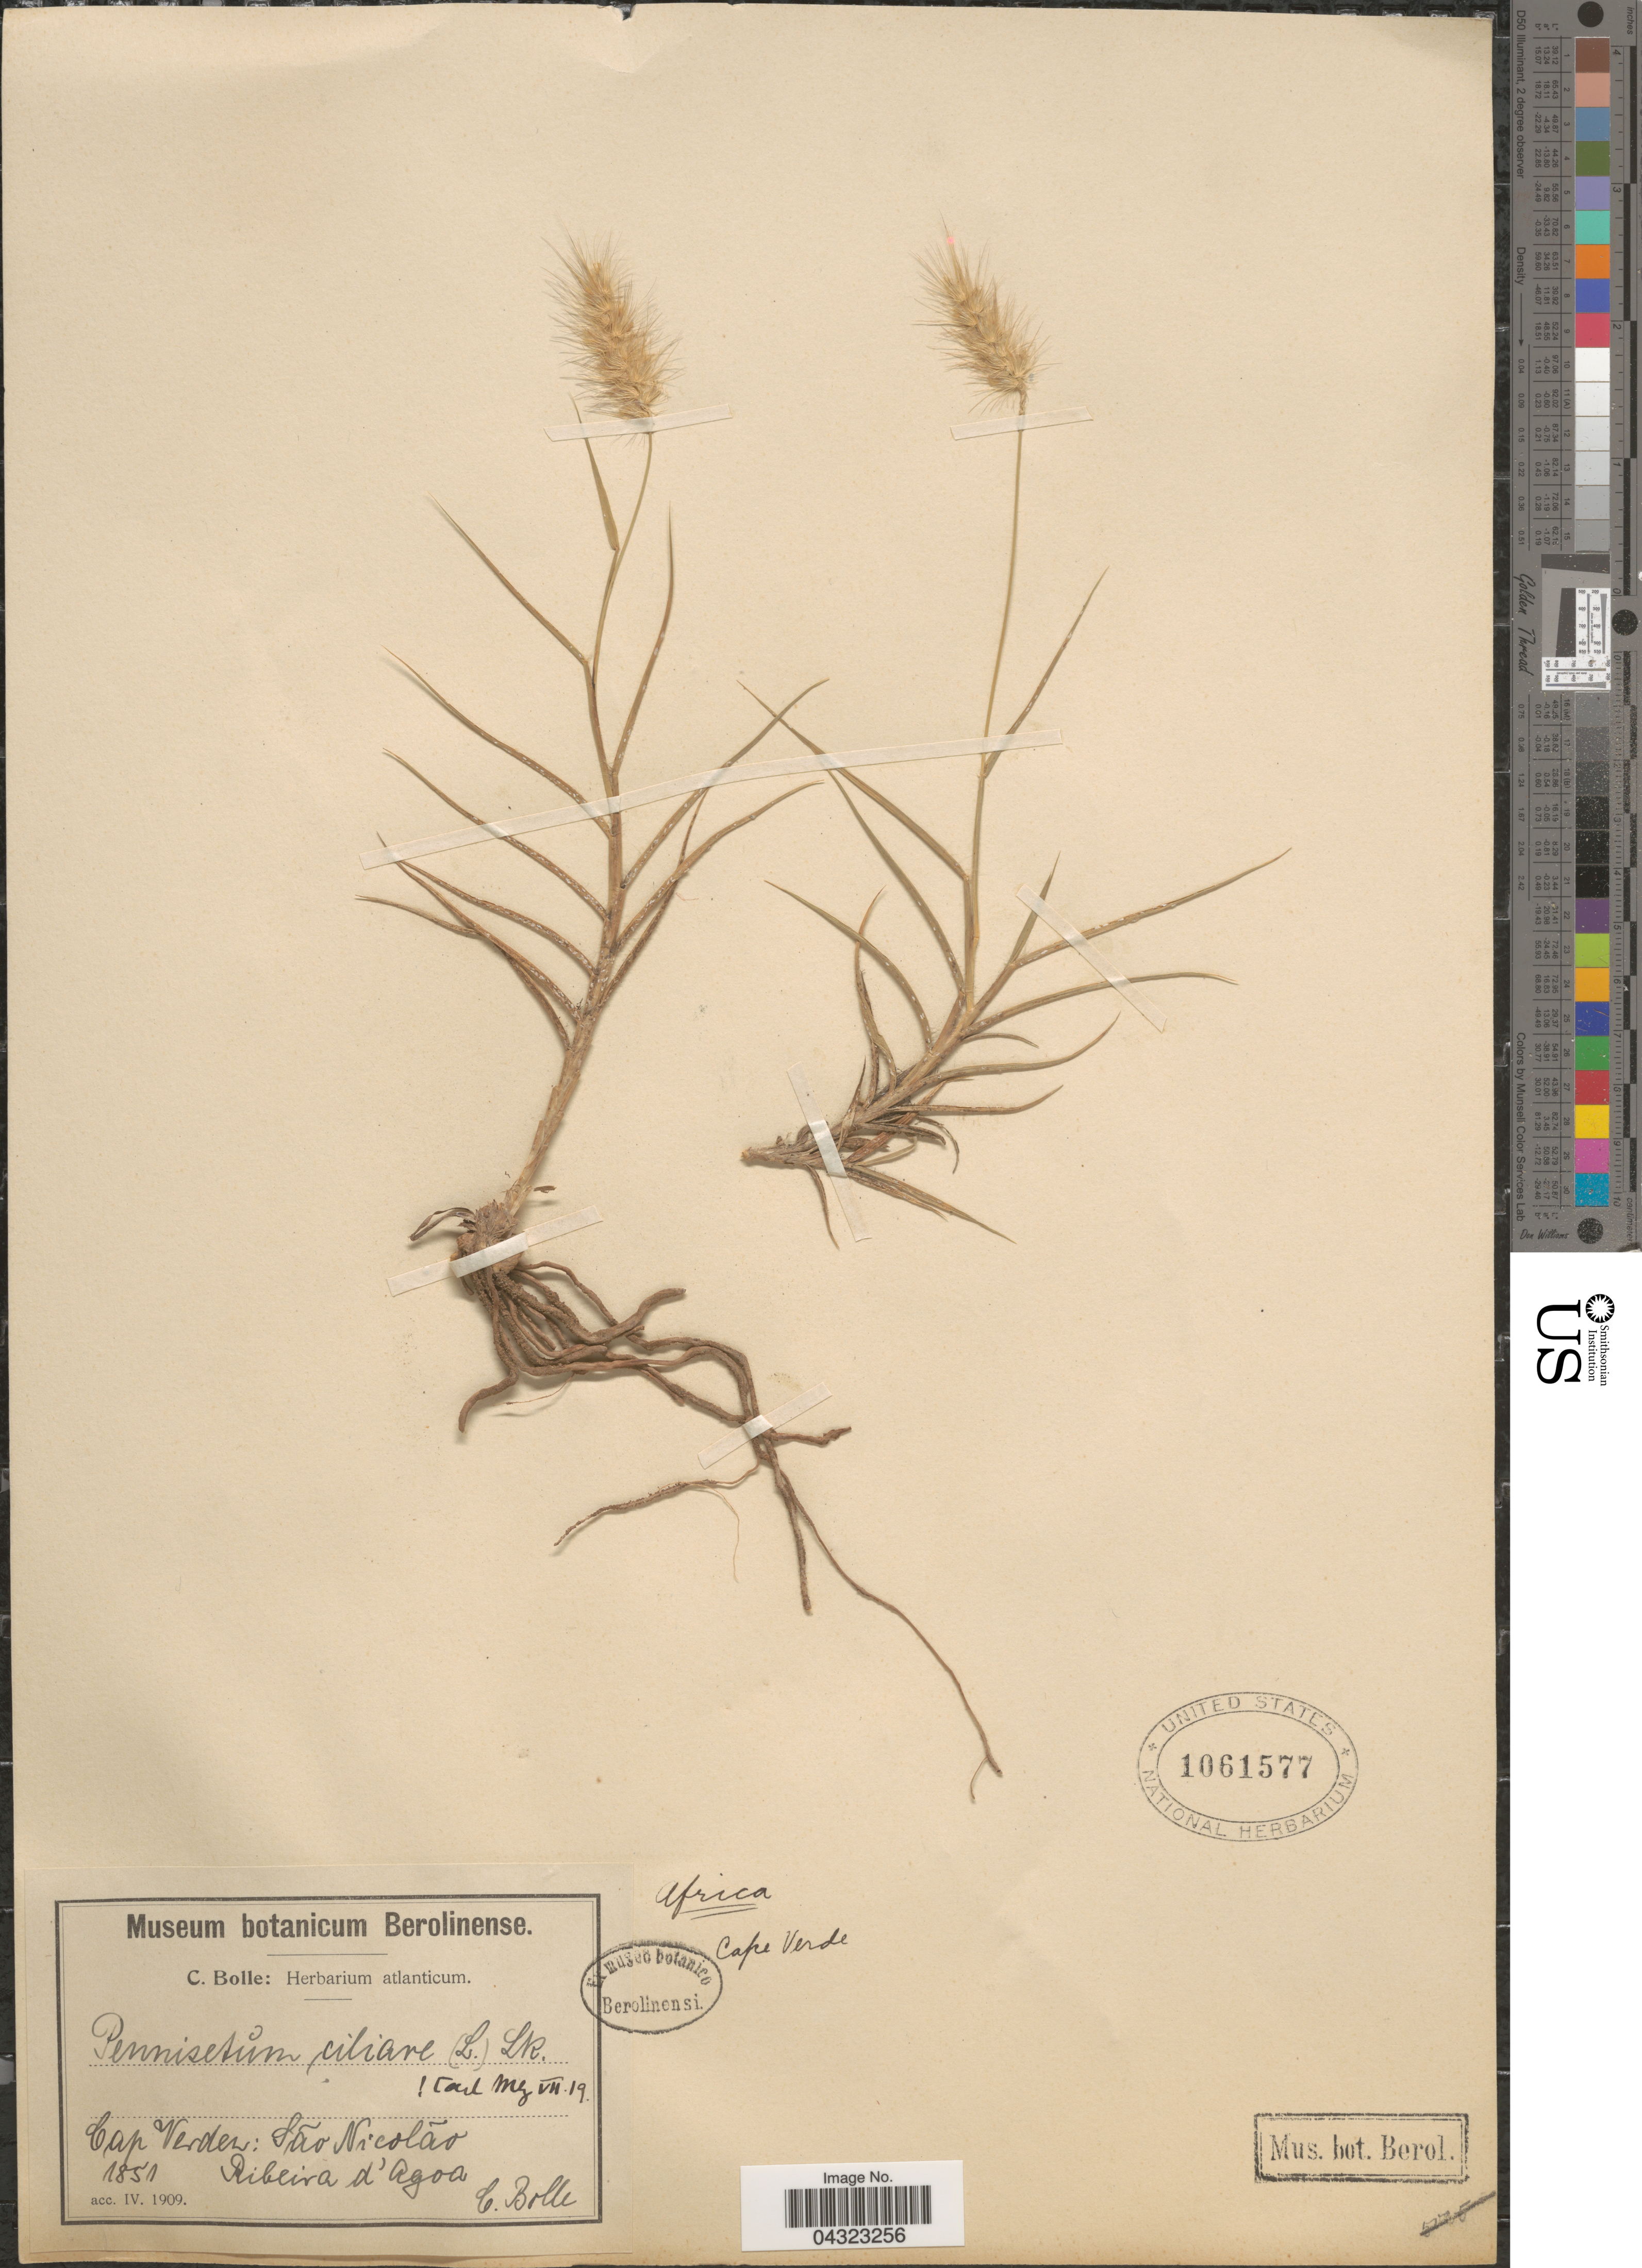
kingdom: Plantae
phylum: Tracheophyta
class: Liliopsida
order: Poales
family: Poaceae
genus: Cenchrus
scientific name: Cenchrus ciliaris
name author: L.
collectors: C. A. Bolle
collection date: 1851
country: Cape Verde Islands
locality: São Nicolão. Ribeira d'Agoa.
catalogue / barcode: US 1061577